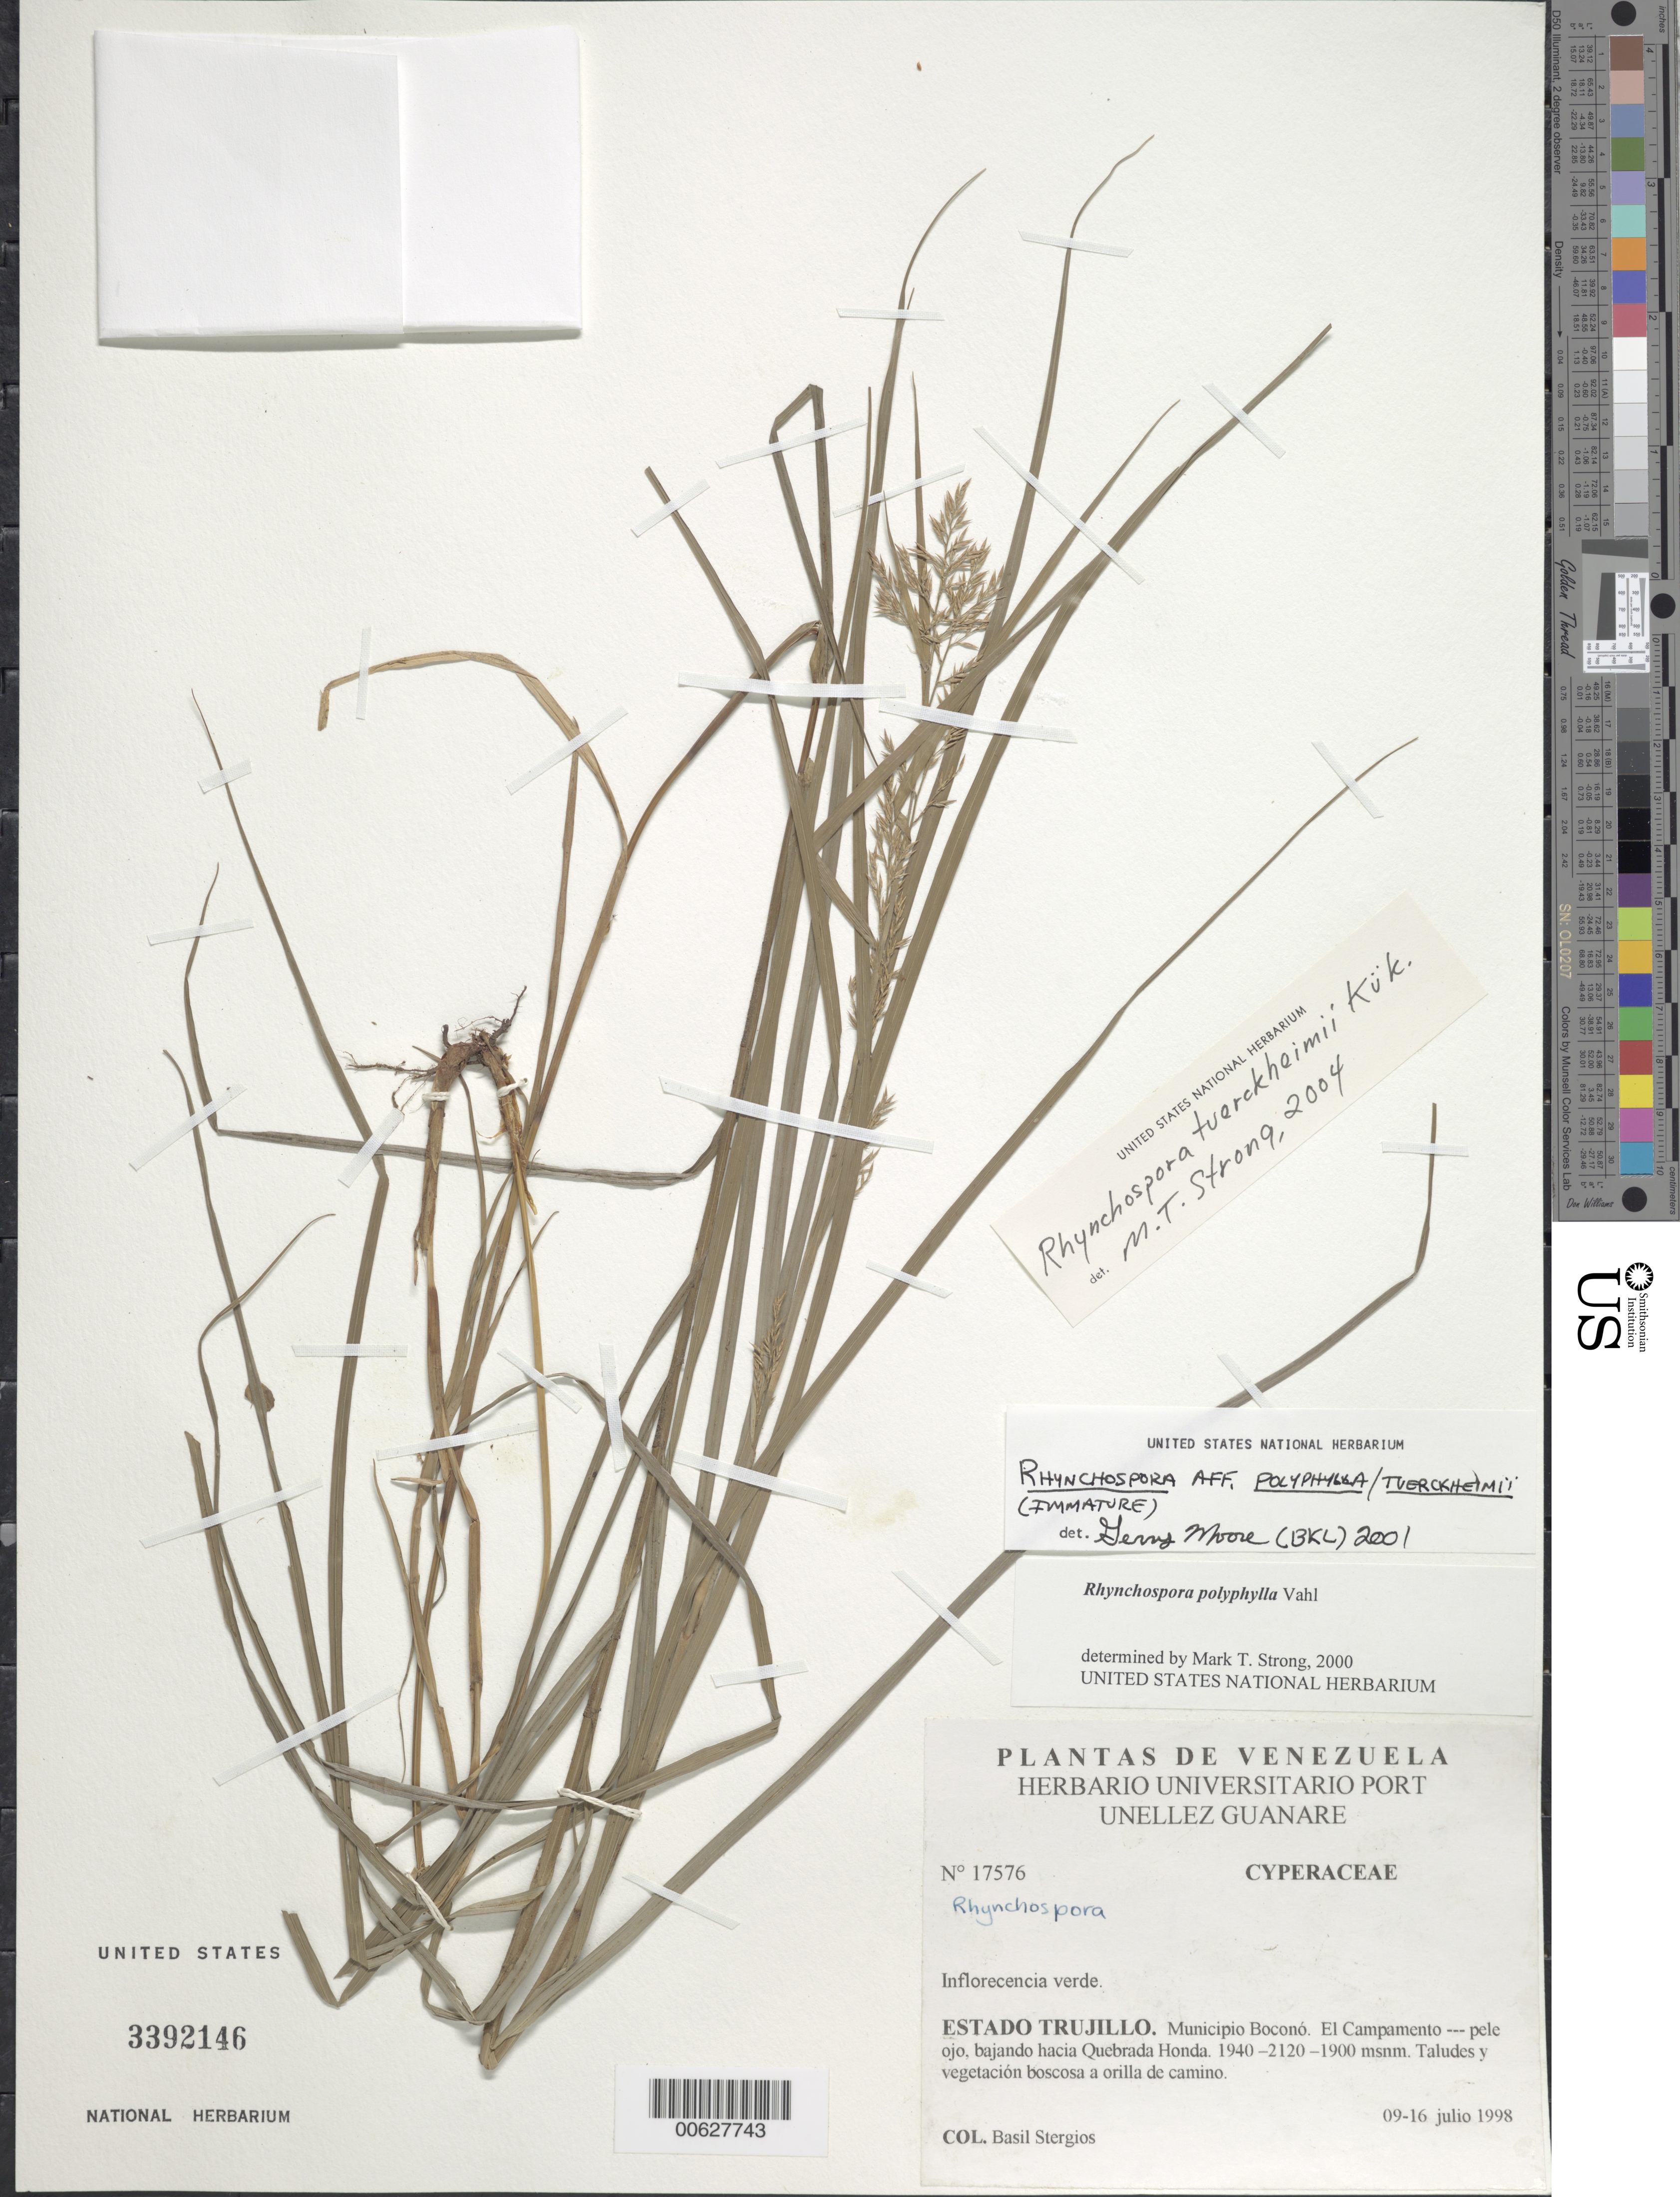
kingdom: Plantae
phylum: Tracheophyta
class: Liliopsida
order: Poales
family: Cyperaceae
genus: Rhynchospora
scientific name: Rhynchospora polyphylla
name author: (Vahl) Vahl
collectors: B. G. Stergios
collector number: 17576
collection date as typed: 09 Jul 1998 to 16 Jul 1998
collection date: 1998-07-09/1998-07-16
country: Venezuela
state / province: Trujillo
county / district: Boconó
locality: Parque Nacional Guaramacal, El campamento-pele ojo, bajando hacia Quebrada Honda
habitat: Taludes y vegetación boscosa a orilla de camino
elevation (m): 1900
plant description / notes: MICH, PORT, US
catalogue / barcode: US 3392146